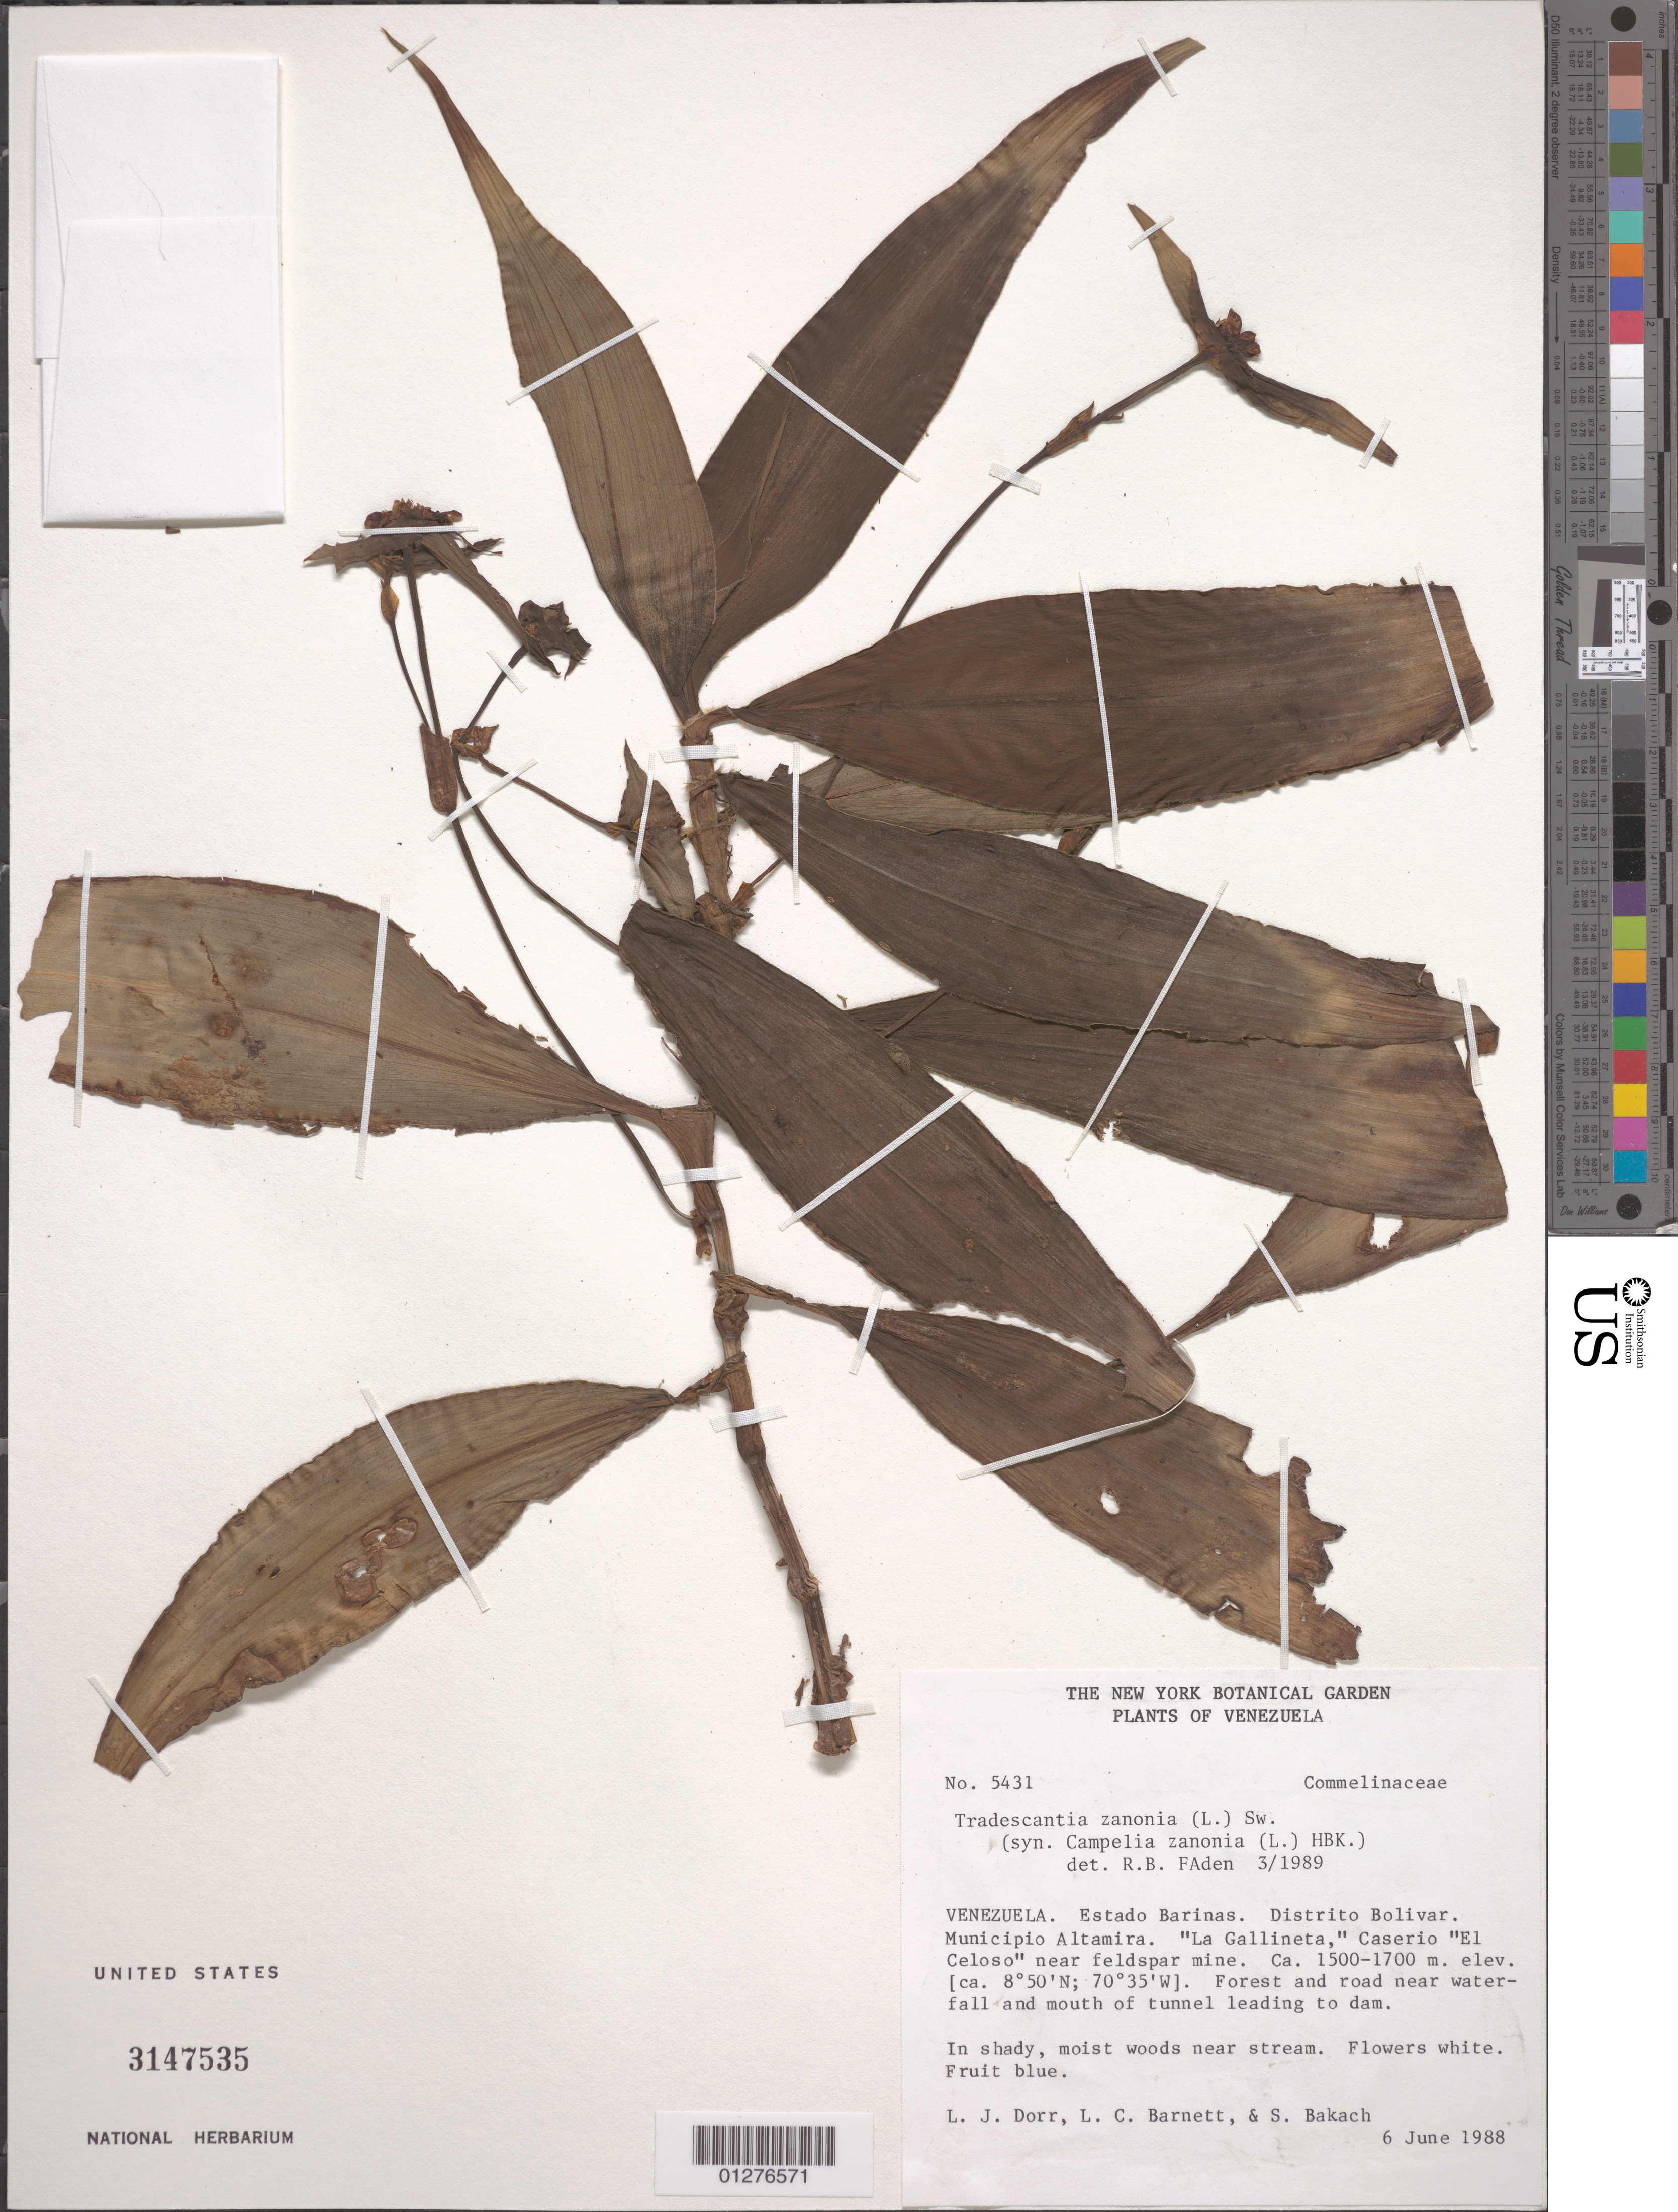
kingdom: Plantae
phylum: Tracheophyta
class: Liliopsida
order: Commelinales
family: Commelinaceae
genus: Tradescantia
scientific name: Tradescantia zanonia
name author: (L.) Sw.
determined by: Faden, Robert B., (US), Smithsonian Institution - National Museum of Natural History (UNITED STATES)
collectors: L. J. Dorr, L. C. Barnett & S. Bakach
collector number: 5431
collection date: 1988-06-06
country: Venezuela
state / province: Barinas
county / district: Bolívar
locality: "La Gallineta," Caserio "El Celoso" near feldspar mine.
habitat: In shady, moist woods near stream. Forest and road near waterfall and mouth of tunnel leading to dam.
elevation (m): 1500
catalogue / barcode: US 3147535